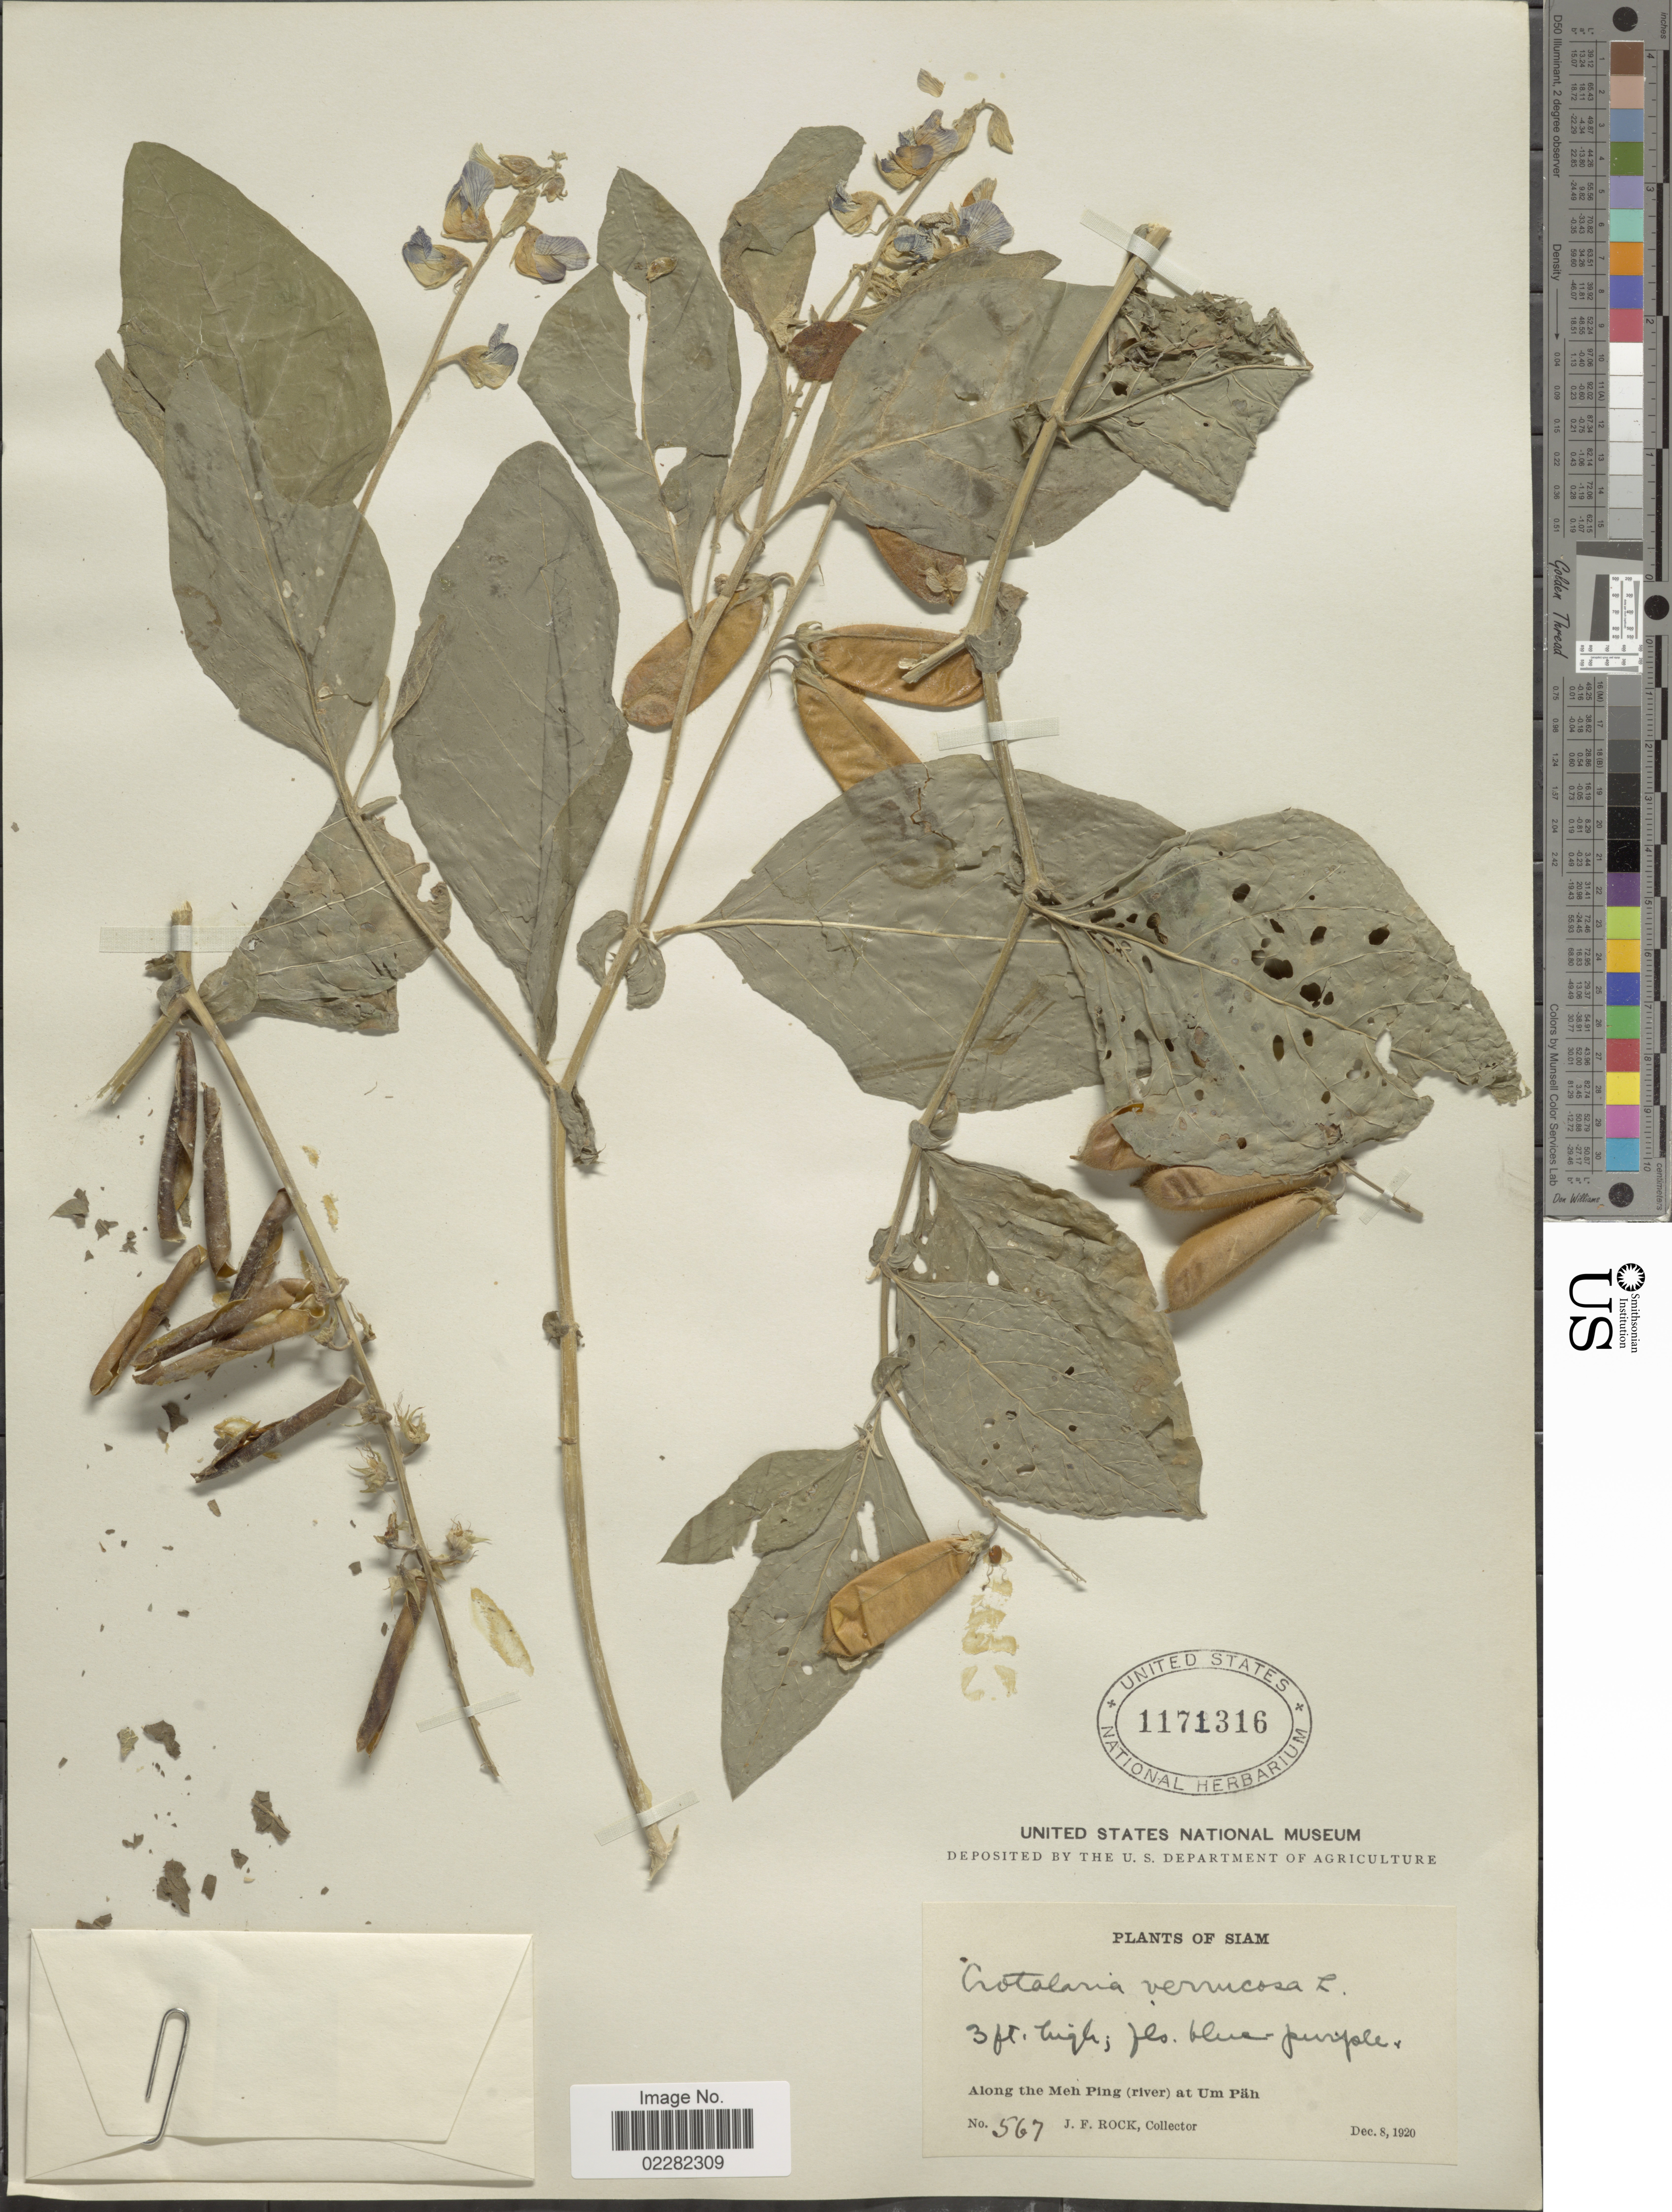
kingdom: Plantae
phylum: Tracheophyta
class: Magnoliopsida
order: Fabales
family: Fabaceae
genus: Crotalaria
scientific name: Crotalaria verrucosa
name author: L.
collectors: J. Rock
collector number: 567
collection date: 1920-12-08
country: Thailand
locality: Siam Along the Meh Ping (river) at Um Pah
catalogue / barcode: US 1171316